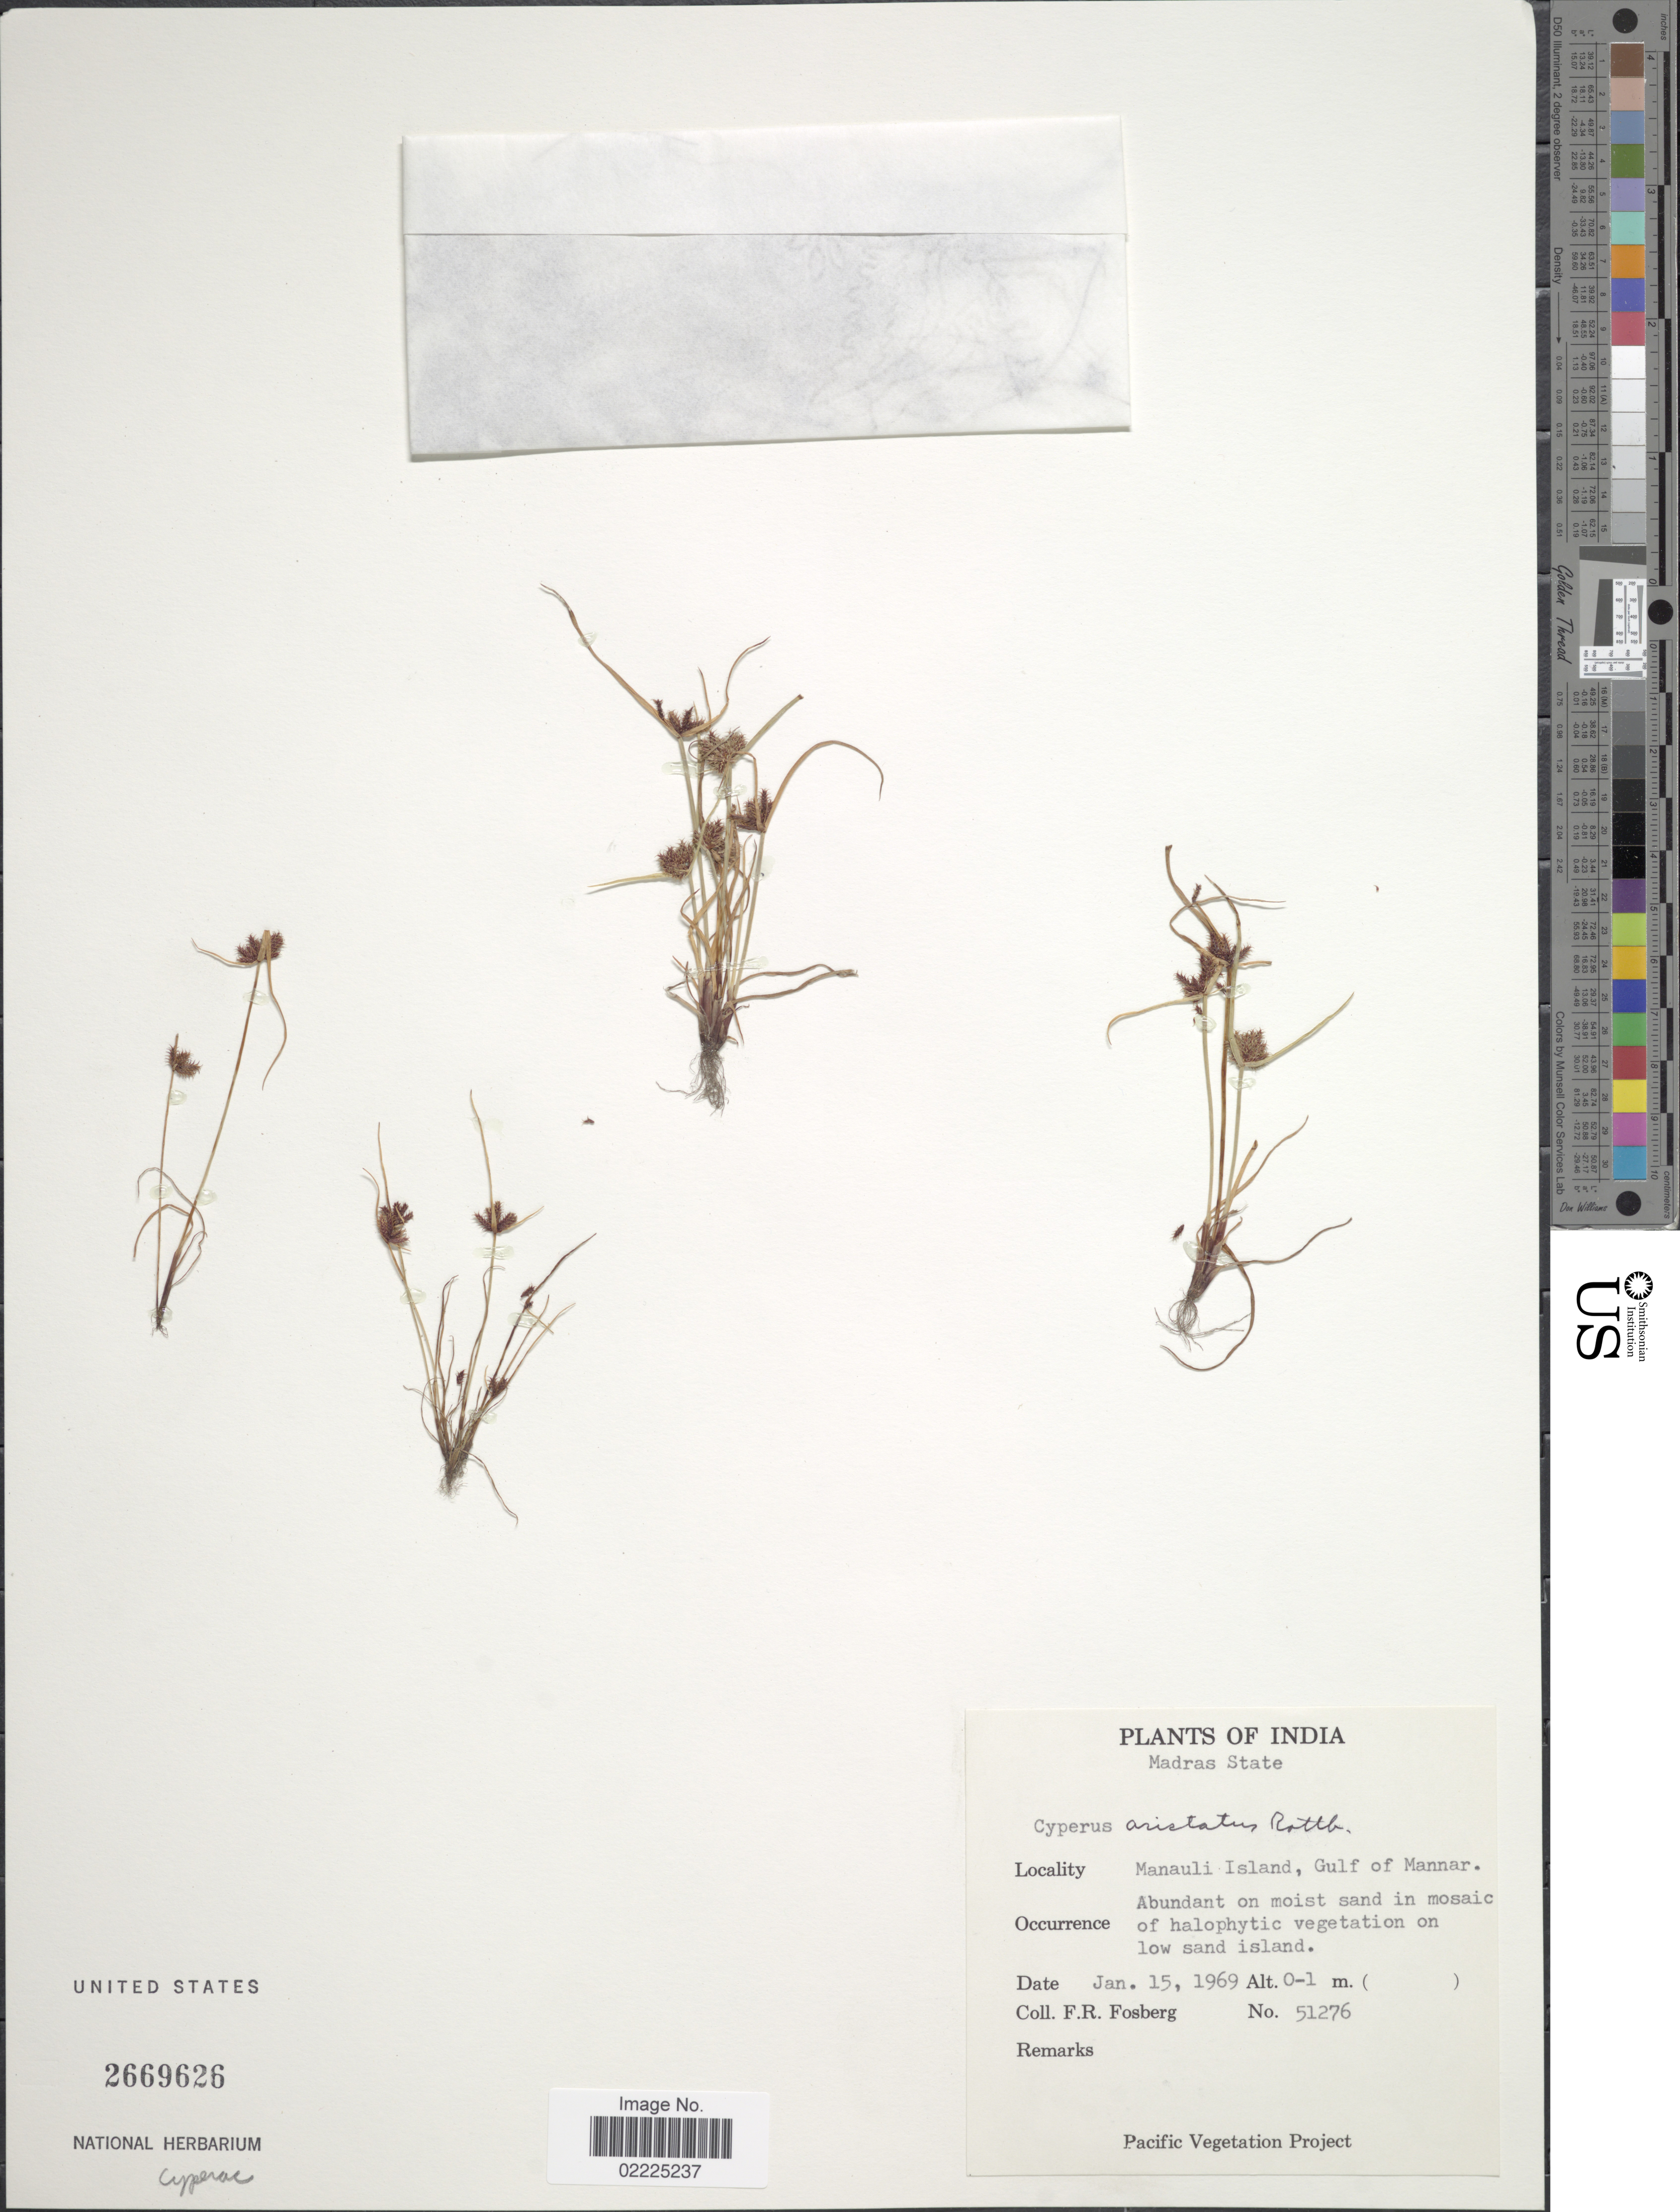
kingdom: Plantae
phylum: Tracheophyta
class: Liliopsida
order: Poales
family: Cyperaceae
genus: Cyperus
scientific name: Cyperus squarrosus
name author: L.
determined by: Strong, Mark T., (BOT), Smithsonian Institution - National Museum of Natural History (UNITED STATES)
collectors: F. R. Fosberg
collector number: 51276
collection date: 1969-01-15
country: Sri Lanka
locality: Madras State, Manauli Island, Gulf of Mannar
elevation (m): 0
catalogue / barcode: US 2669626